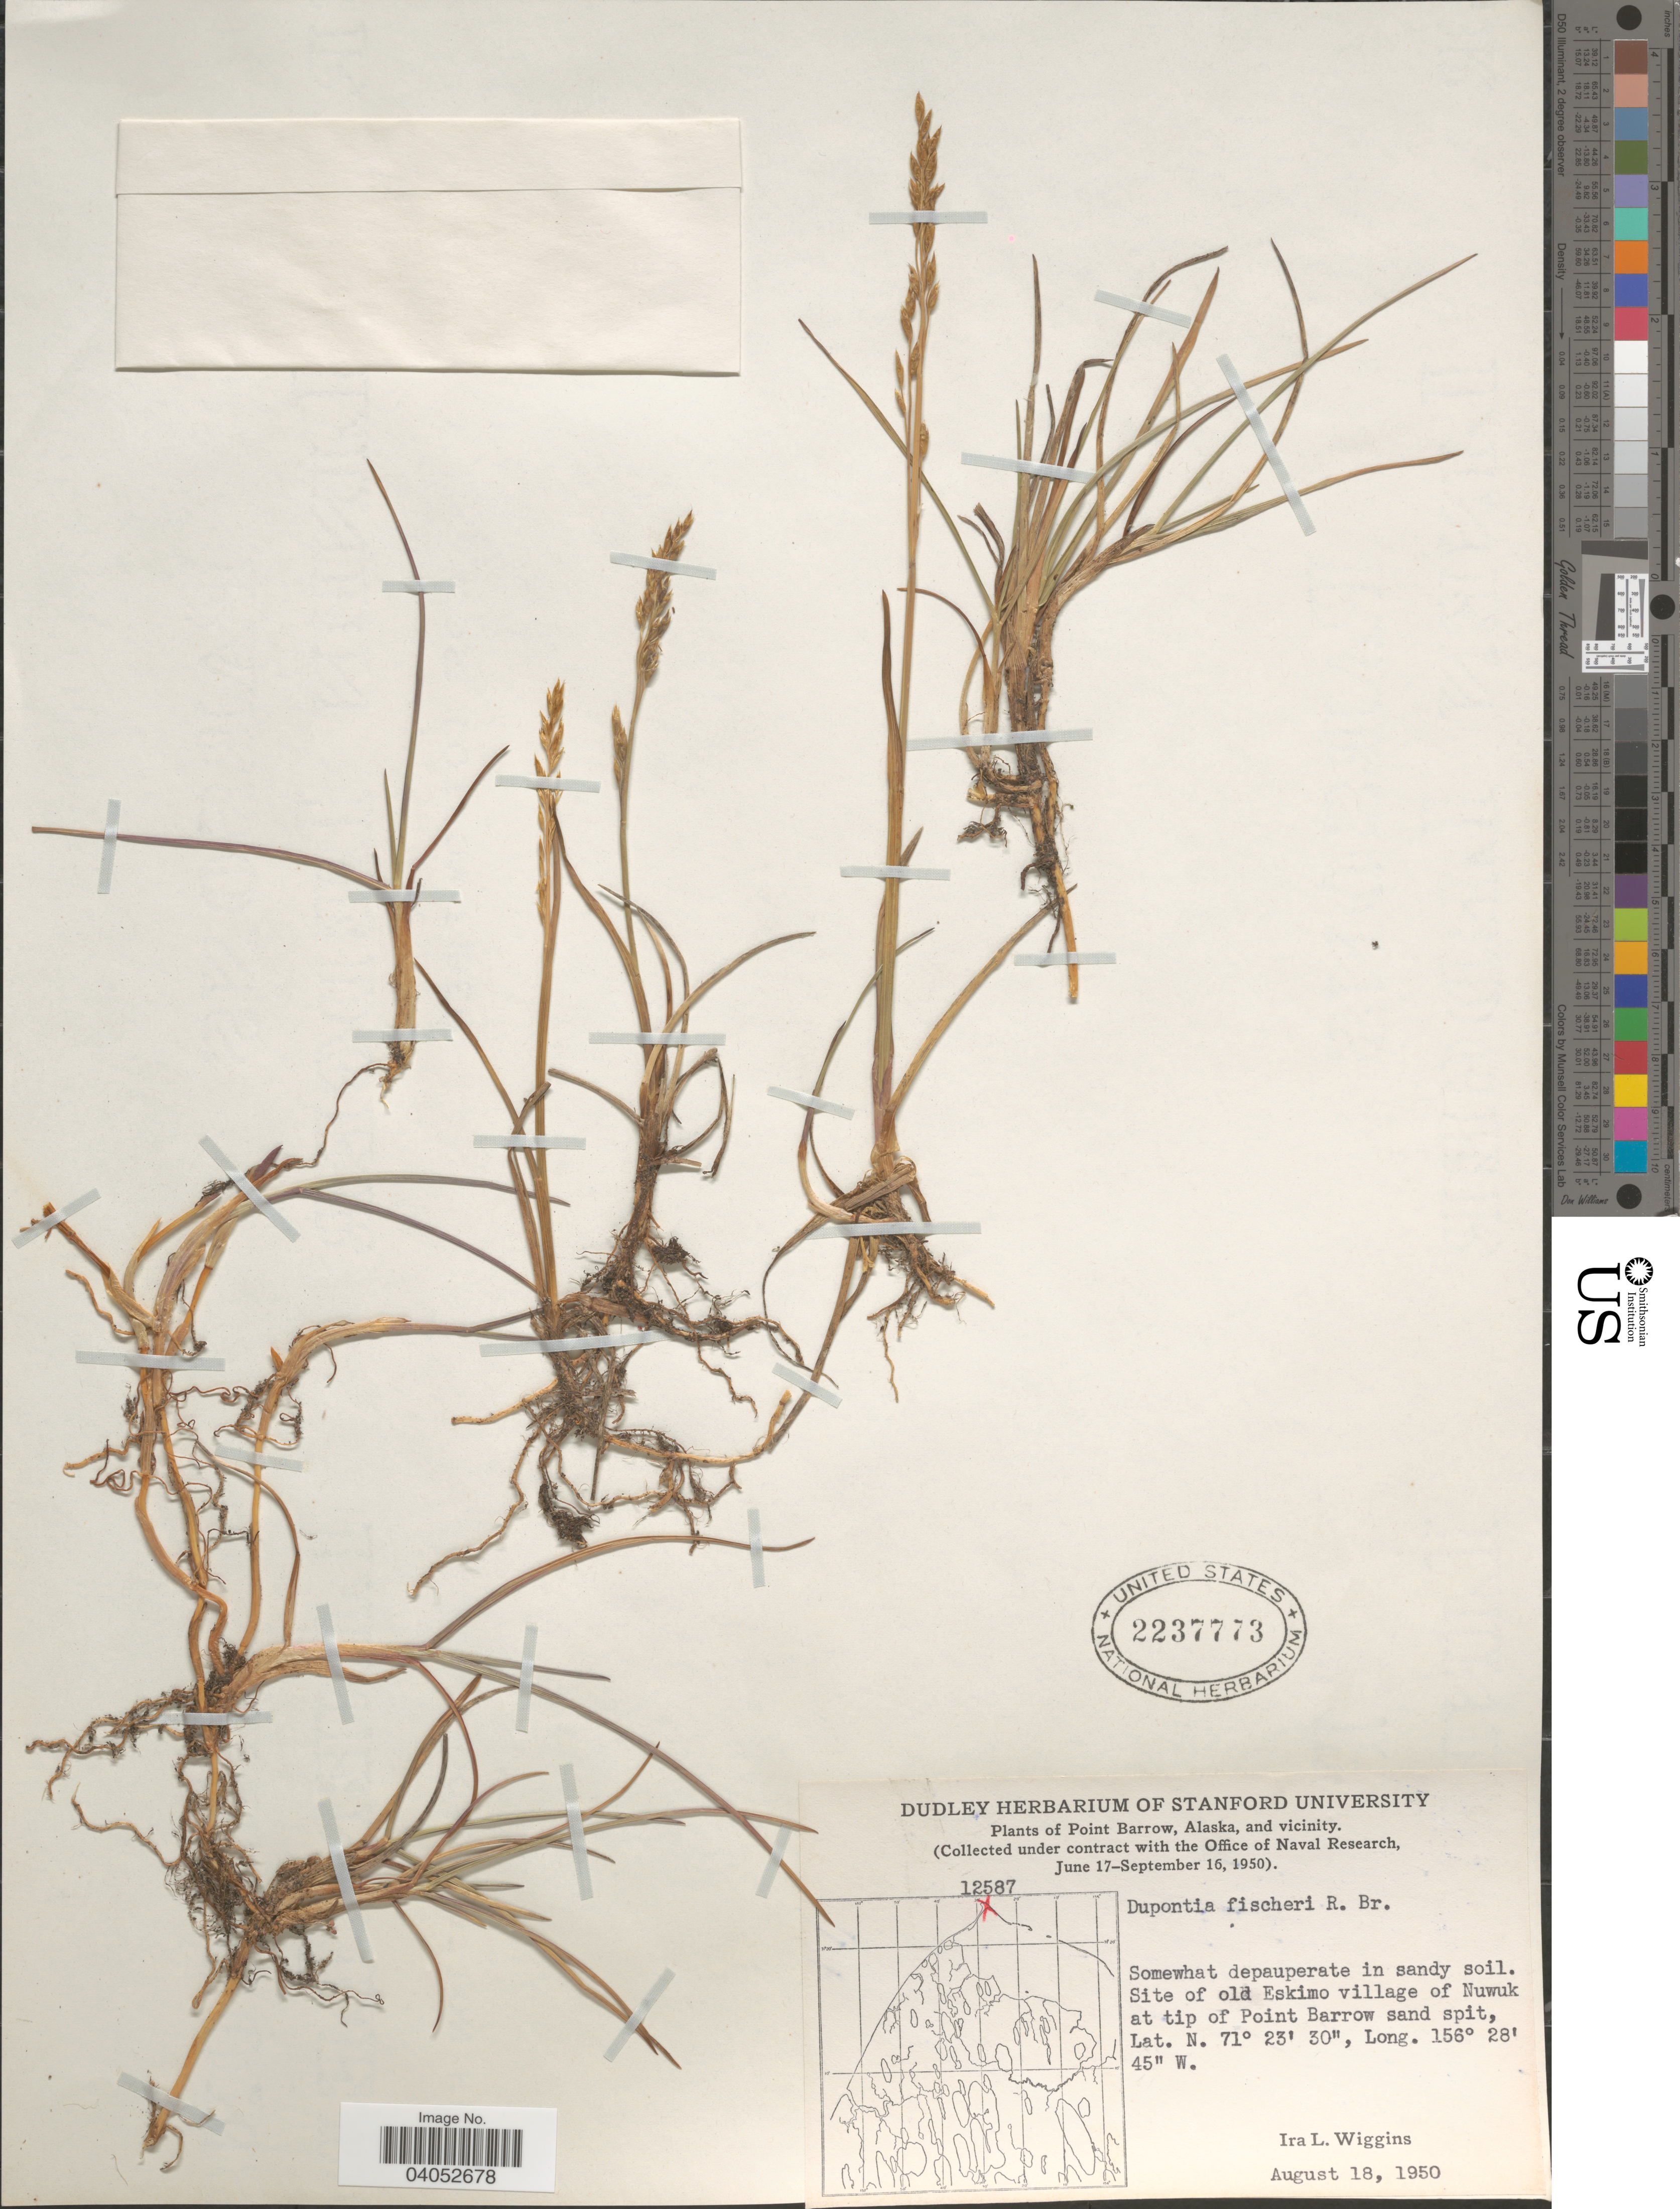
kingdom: Plantae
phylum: Tracheophyta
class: Liliopsida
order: Poales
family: Poaceae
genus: Dupontia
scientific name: Dupontia micrantha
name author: Holm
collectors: I. L. Wiggins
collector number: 12587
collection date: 1950-08-18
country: United States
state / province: Alaska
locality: Point Barrow and vicinity. Site of old Eskimo village of Nuwuk at tip of Point Barrow sand spit.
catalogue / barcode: US 2237773